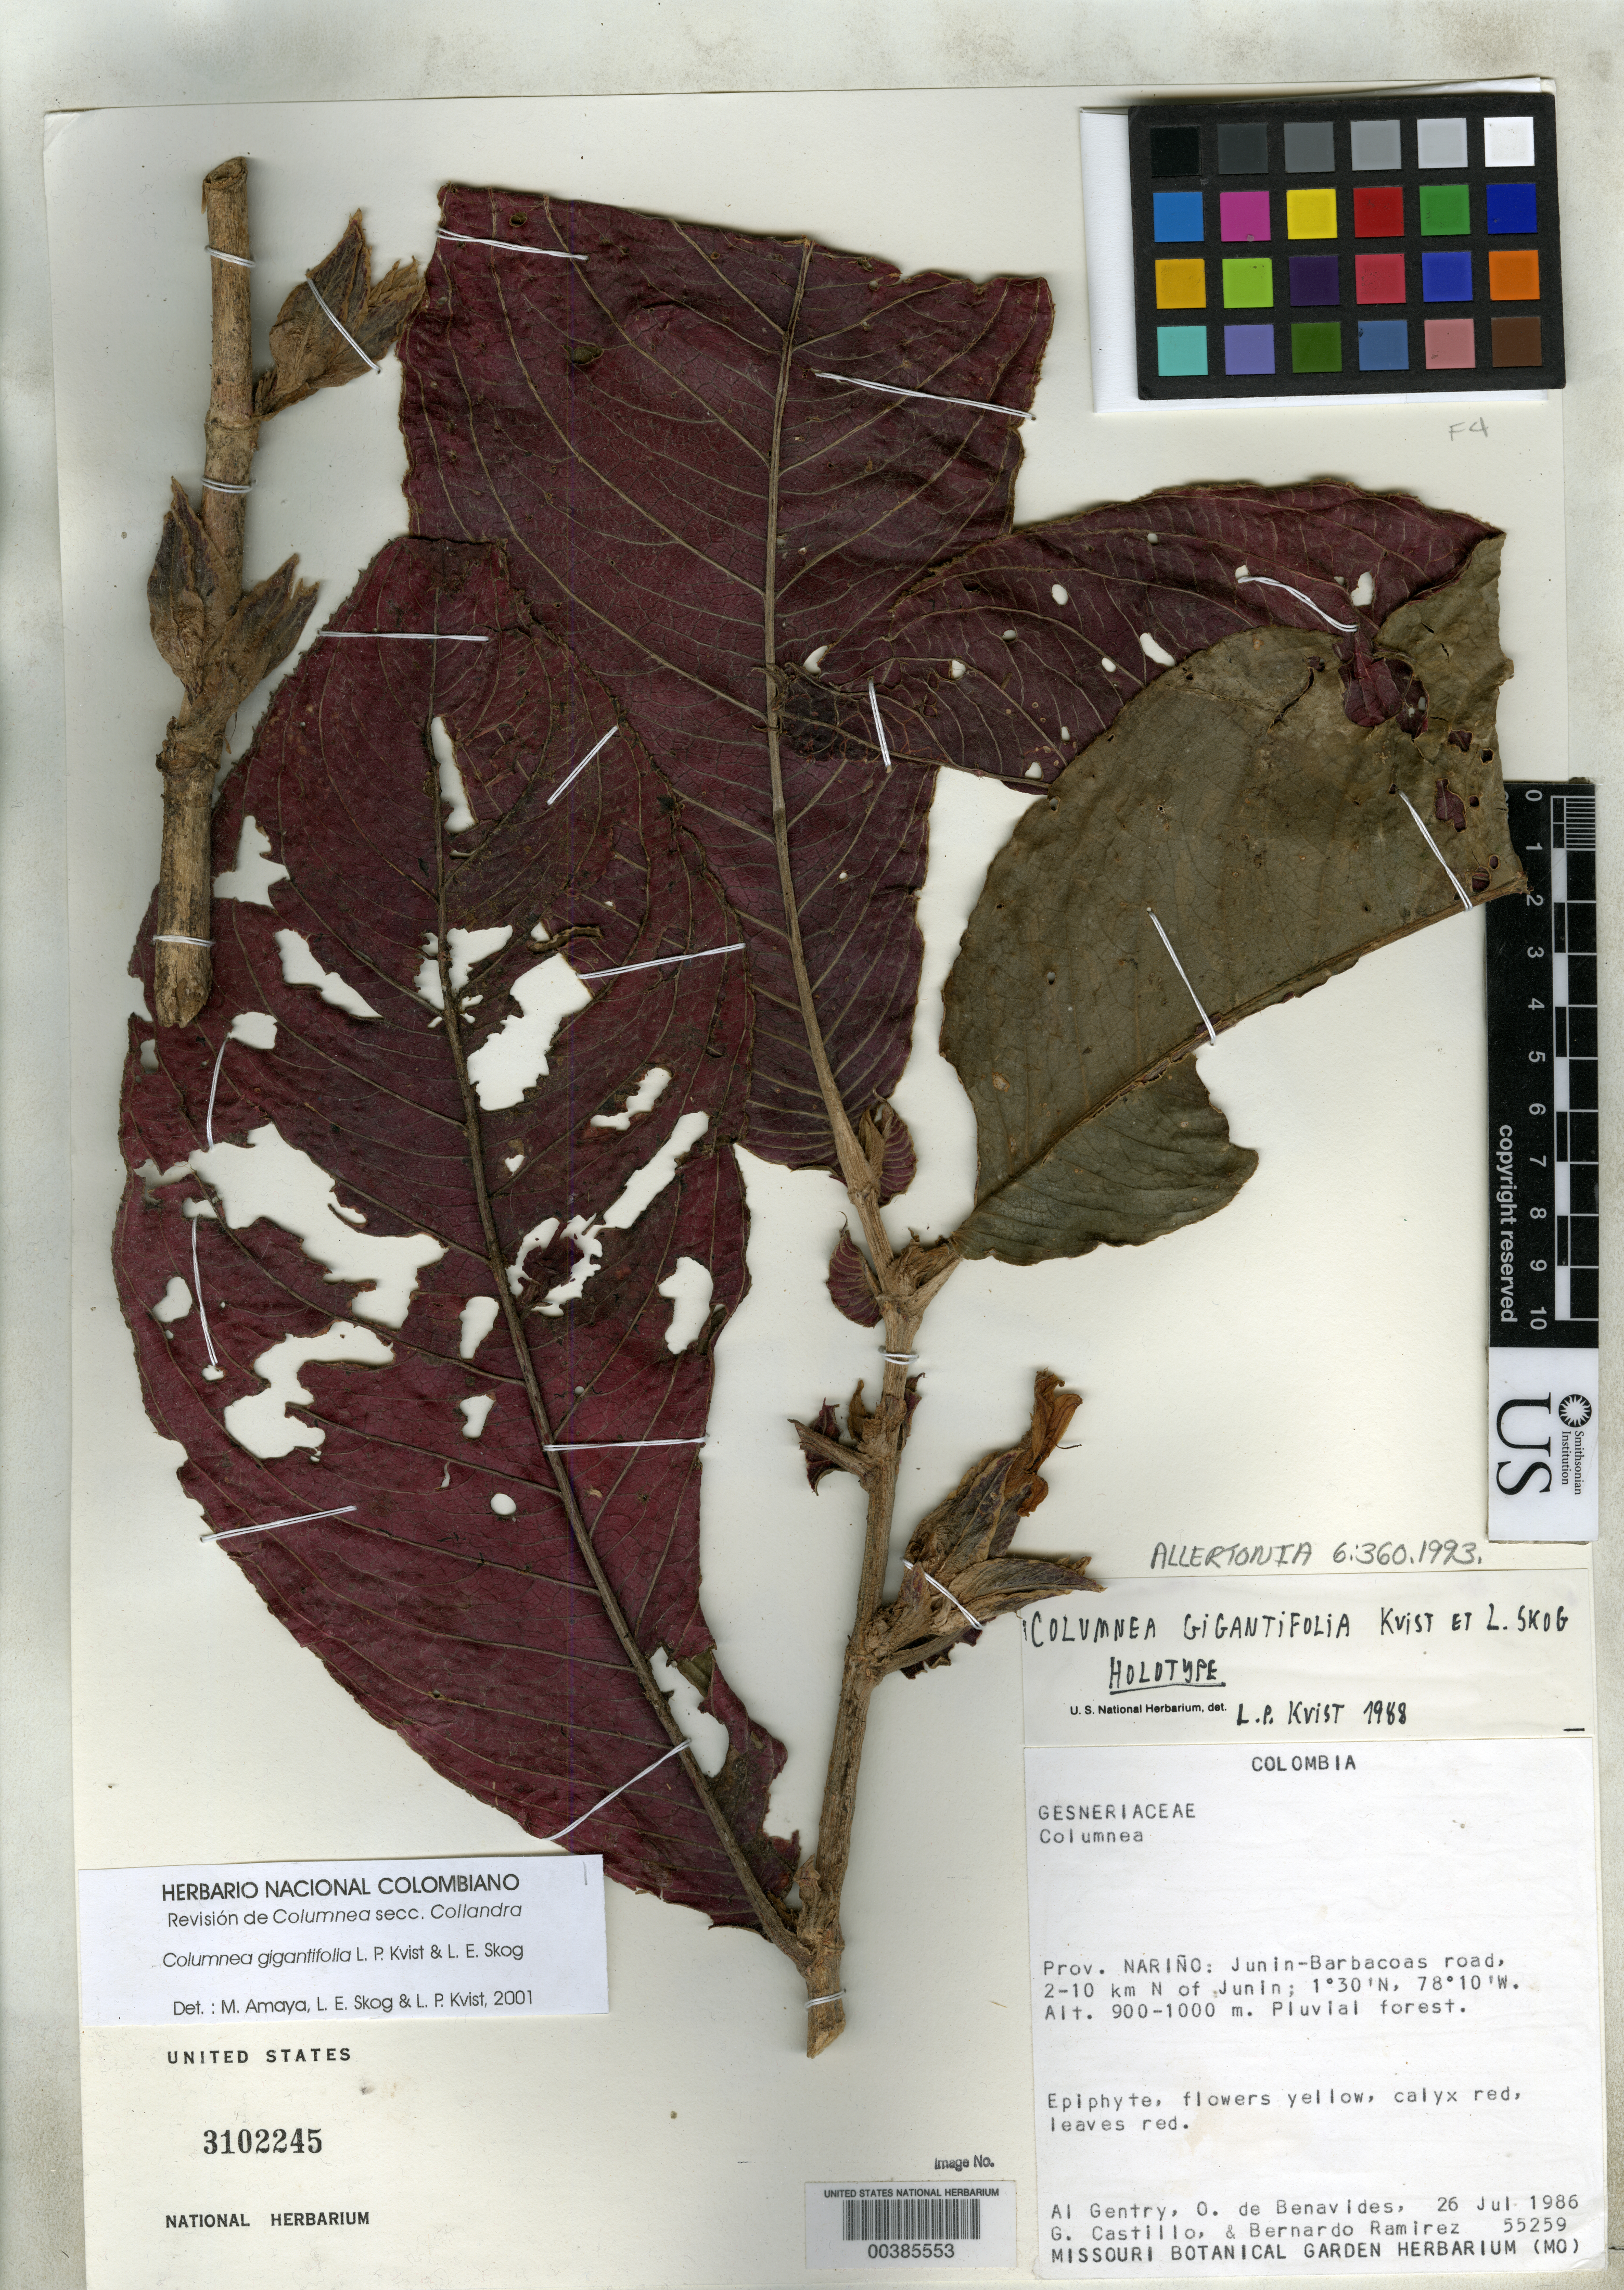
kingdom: Plantae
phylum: Tracheophyta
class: Magnoliopsida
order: Lamiales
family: Gesneriaceae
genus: Columnea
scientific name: Columnea gigantifolia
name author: L.P. Kvist & L.E. Skog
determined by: Amaya-Márquez, M.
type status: Holotype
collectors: A. H. Gentry, Olga S. de Benavides, G. Castillo C. & B. Ramírez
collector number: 55259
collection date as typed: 26 Jul 1986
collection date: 1986-07-26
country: Colombia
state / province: Nariño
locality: Junin-Barbacoas road, 2-10 km N of Junin.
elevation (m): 900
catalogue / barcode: US 3102245